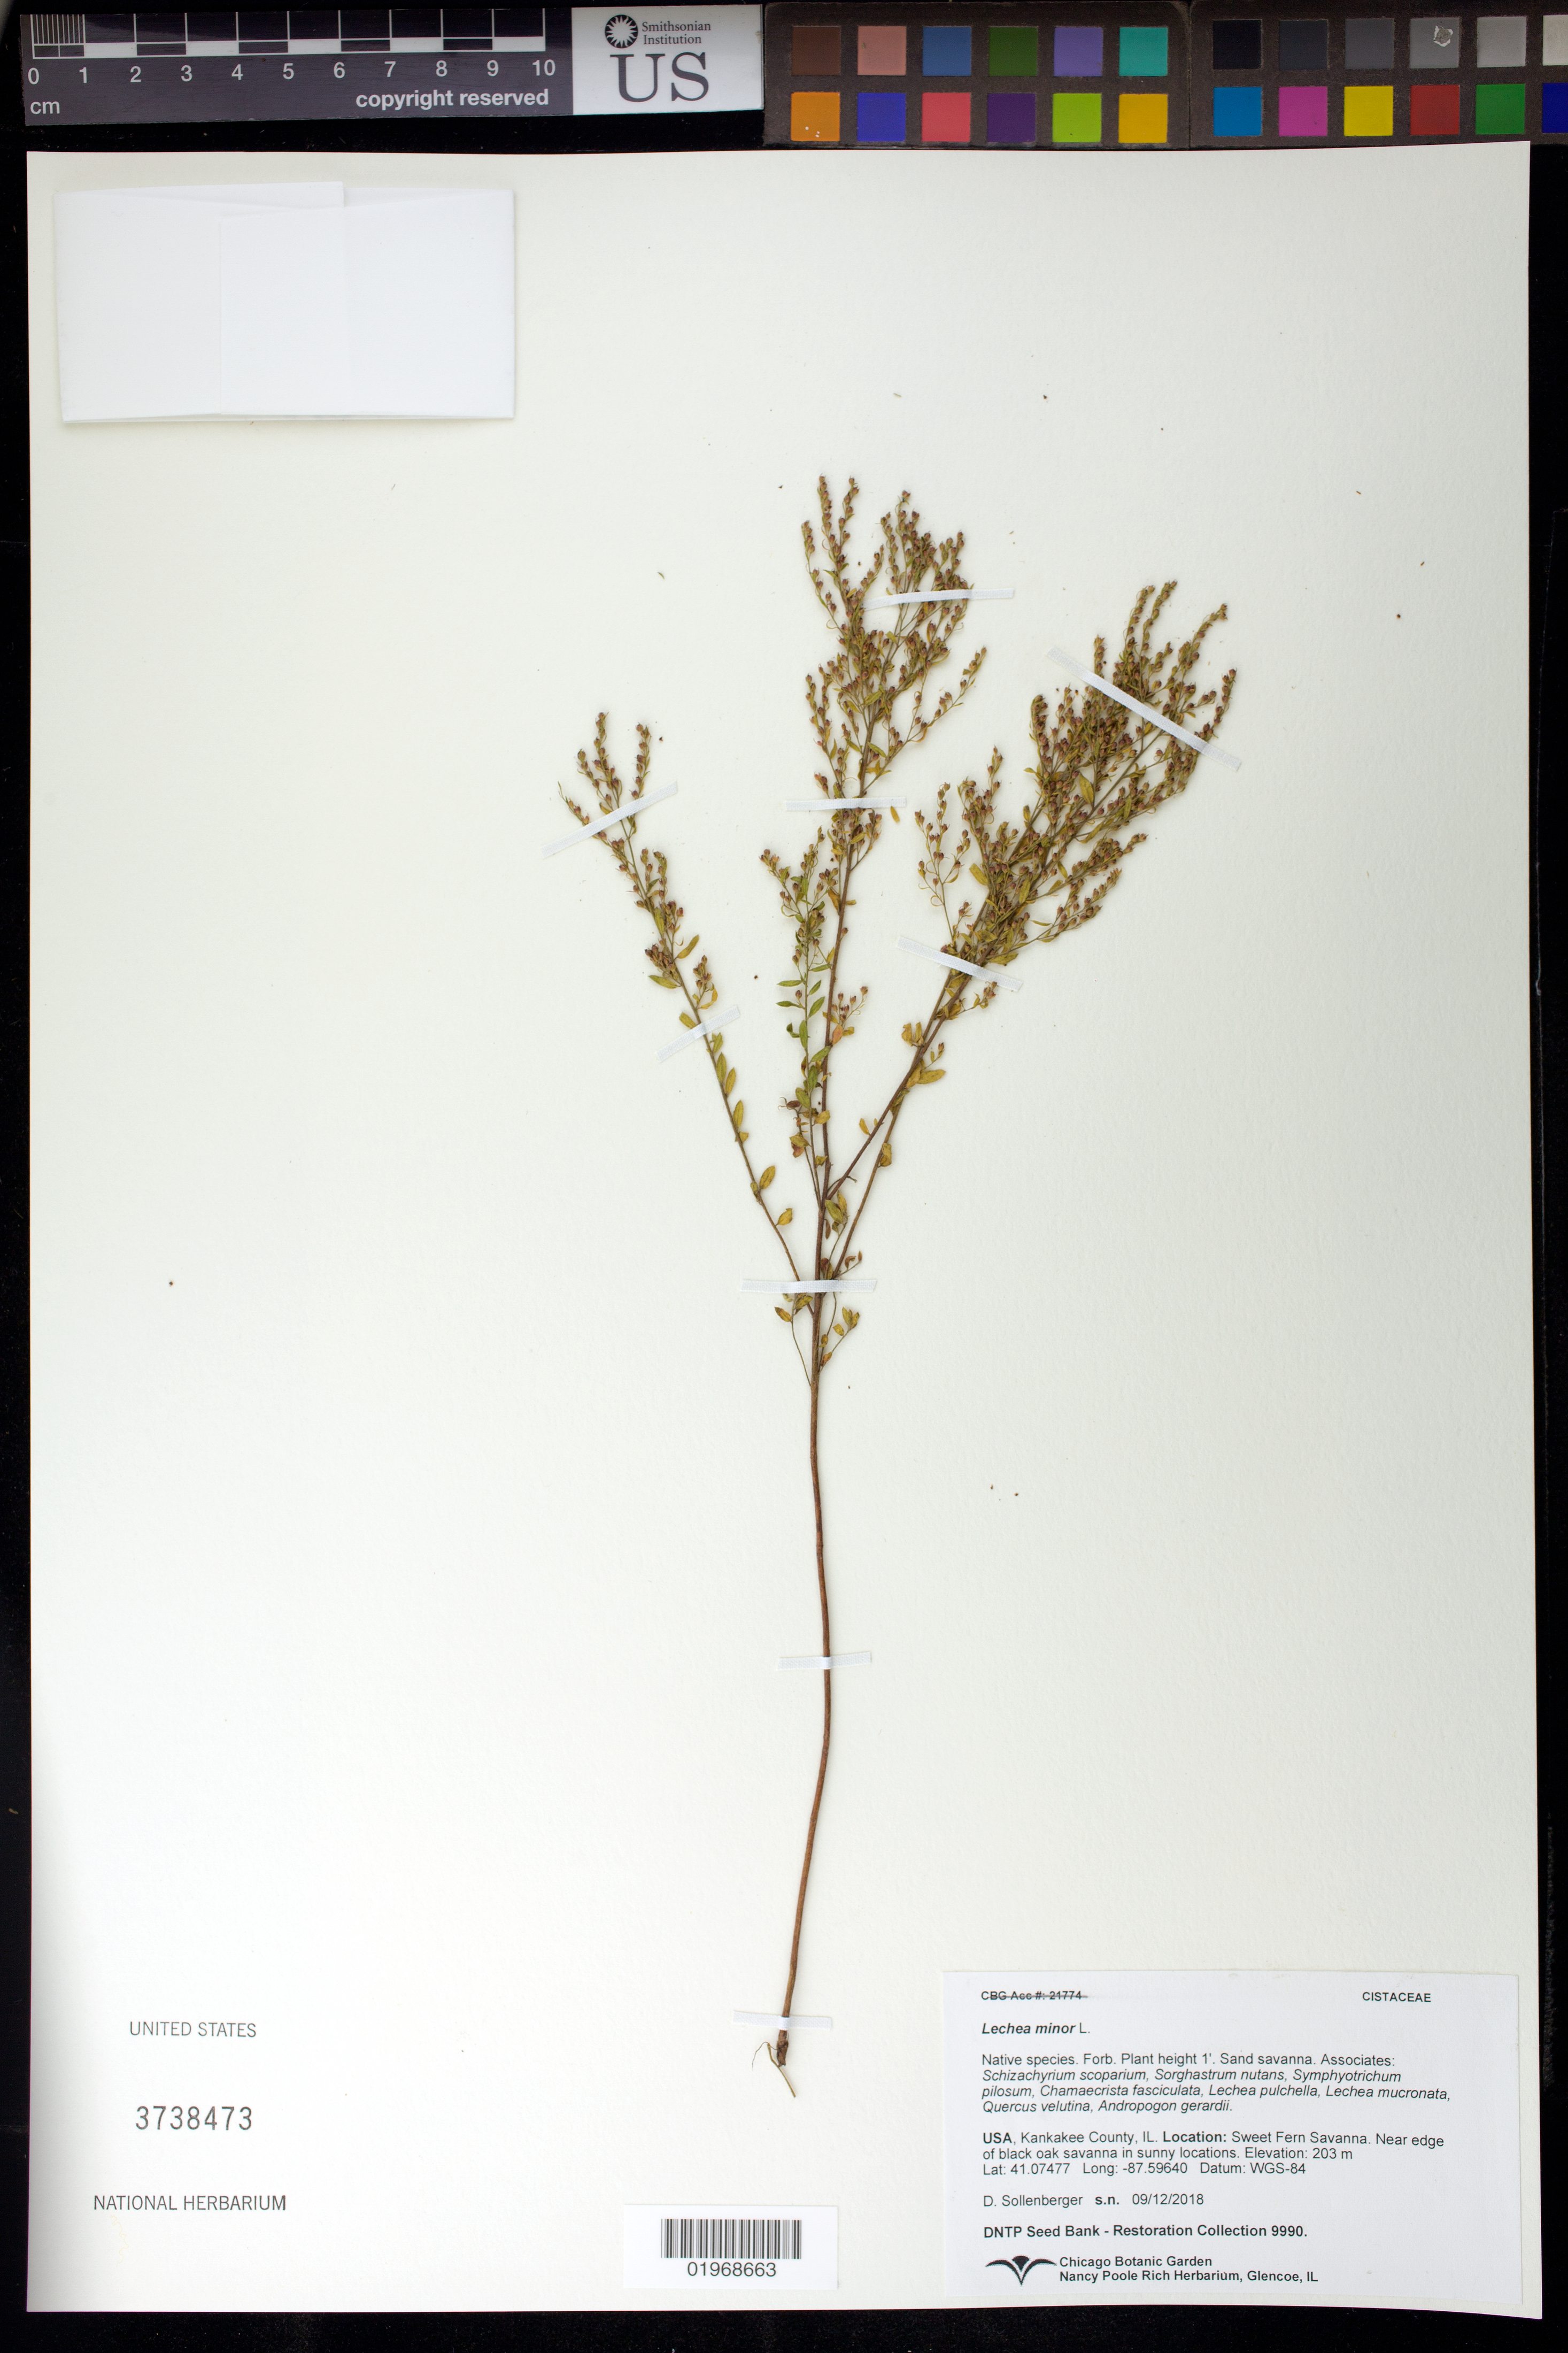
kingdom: Plantae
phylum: Tracheophyta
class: Magnoliopsida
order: Malvales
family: Cistaceae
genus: Lechea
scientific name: Lechea minor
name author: L.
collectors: D. Sollenberger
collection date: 2018-09-12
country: United States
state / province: Illinois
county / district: Kankakee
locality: Sweet Fern Savanna, Near edge of black oak savanna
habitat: Sand savanna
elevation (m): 203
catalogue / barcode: US 3738473